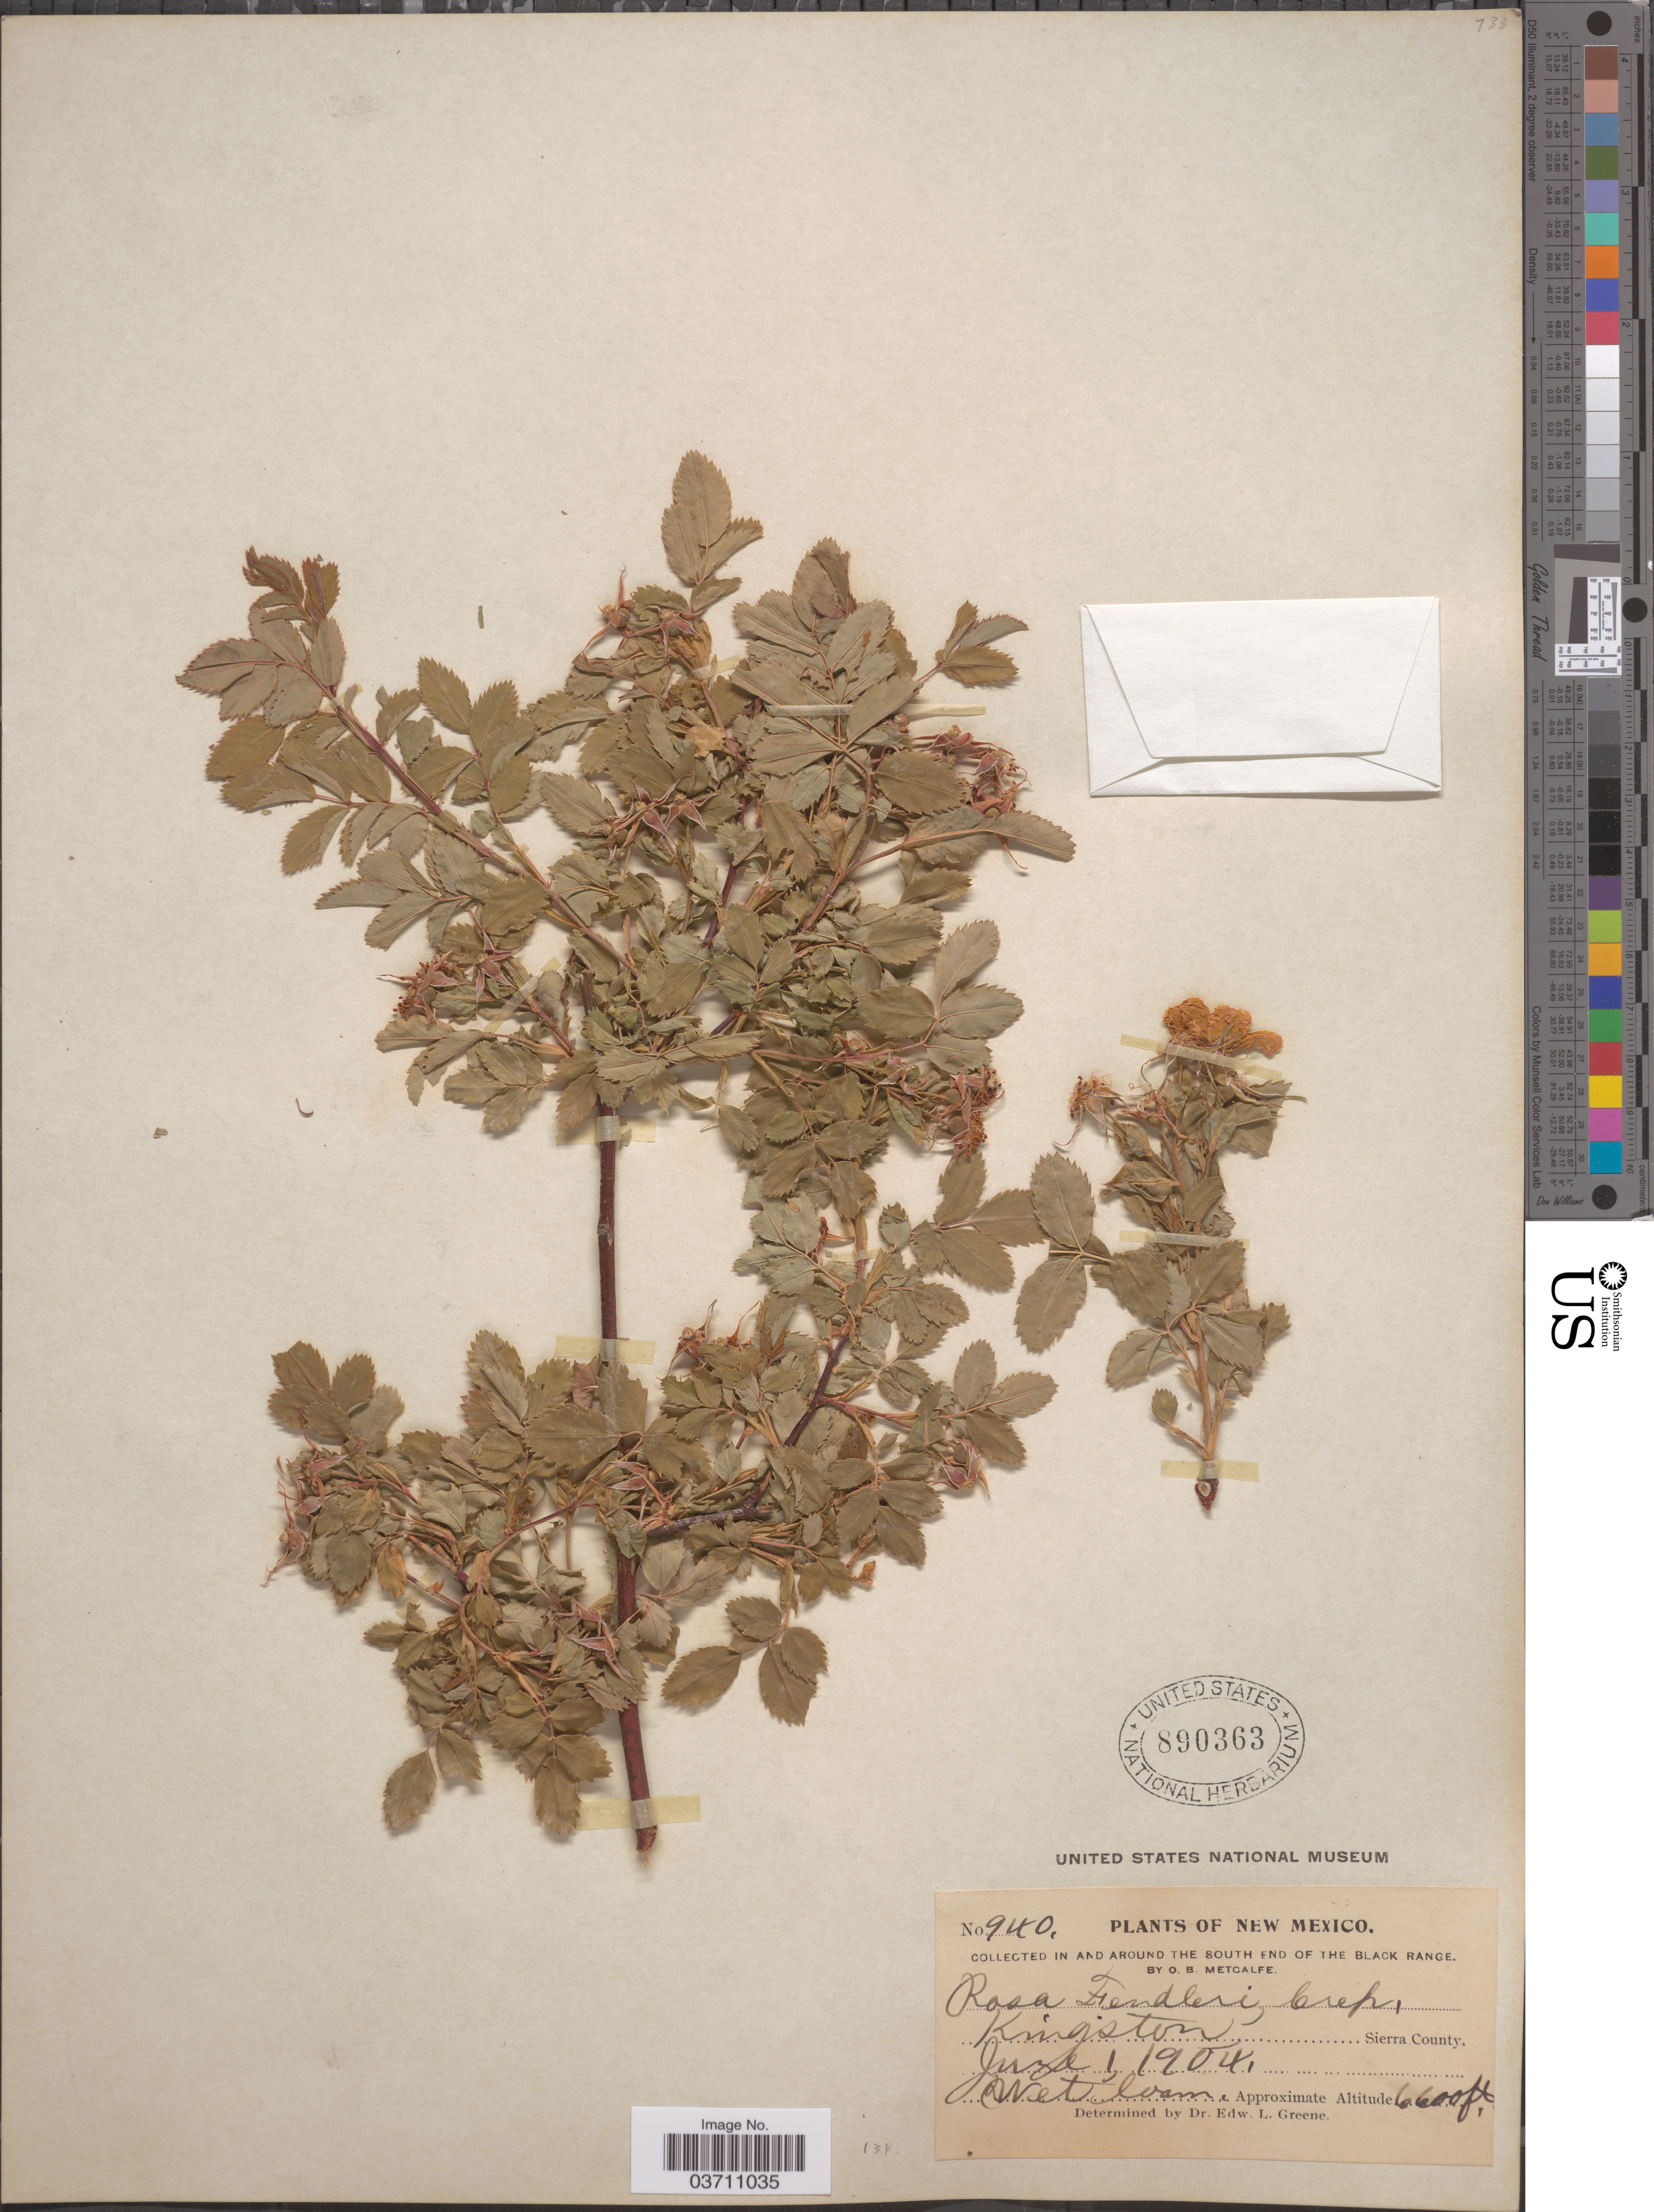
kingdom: Plantae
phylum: Tracheophyta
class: Magnoliopsida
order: Rosales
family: Rosaceae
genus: Rosa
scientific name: Rosa fendleri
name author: Crép.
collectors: O. B. Metcalfe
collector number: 940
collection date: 1904-06-01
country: United States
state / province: New Mexico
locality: In and around the South End of the Black Range. Kingston. Sierra County.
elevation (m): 2012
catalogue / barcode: US 890363